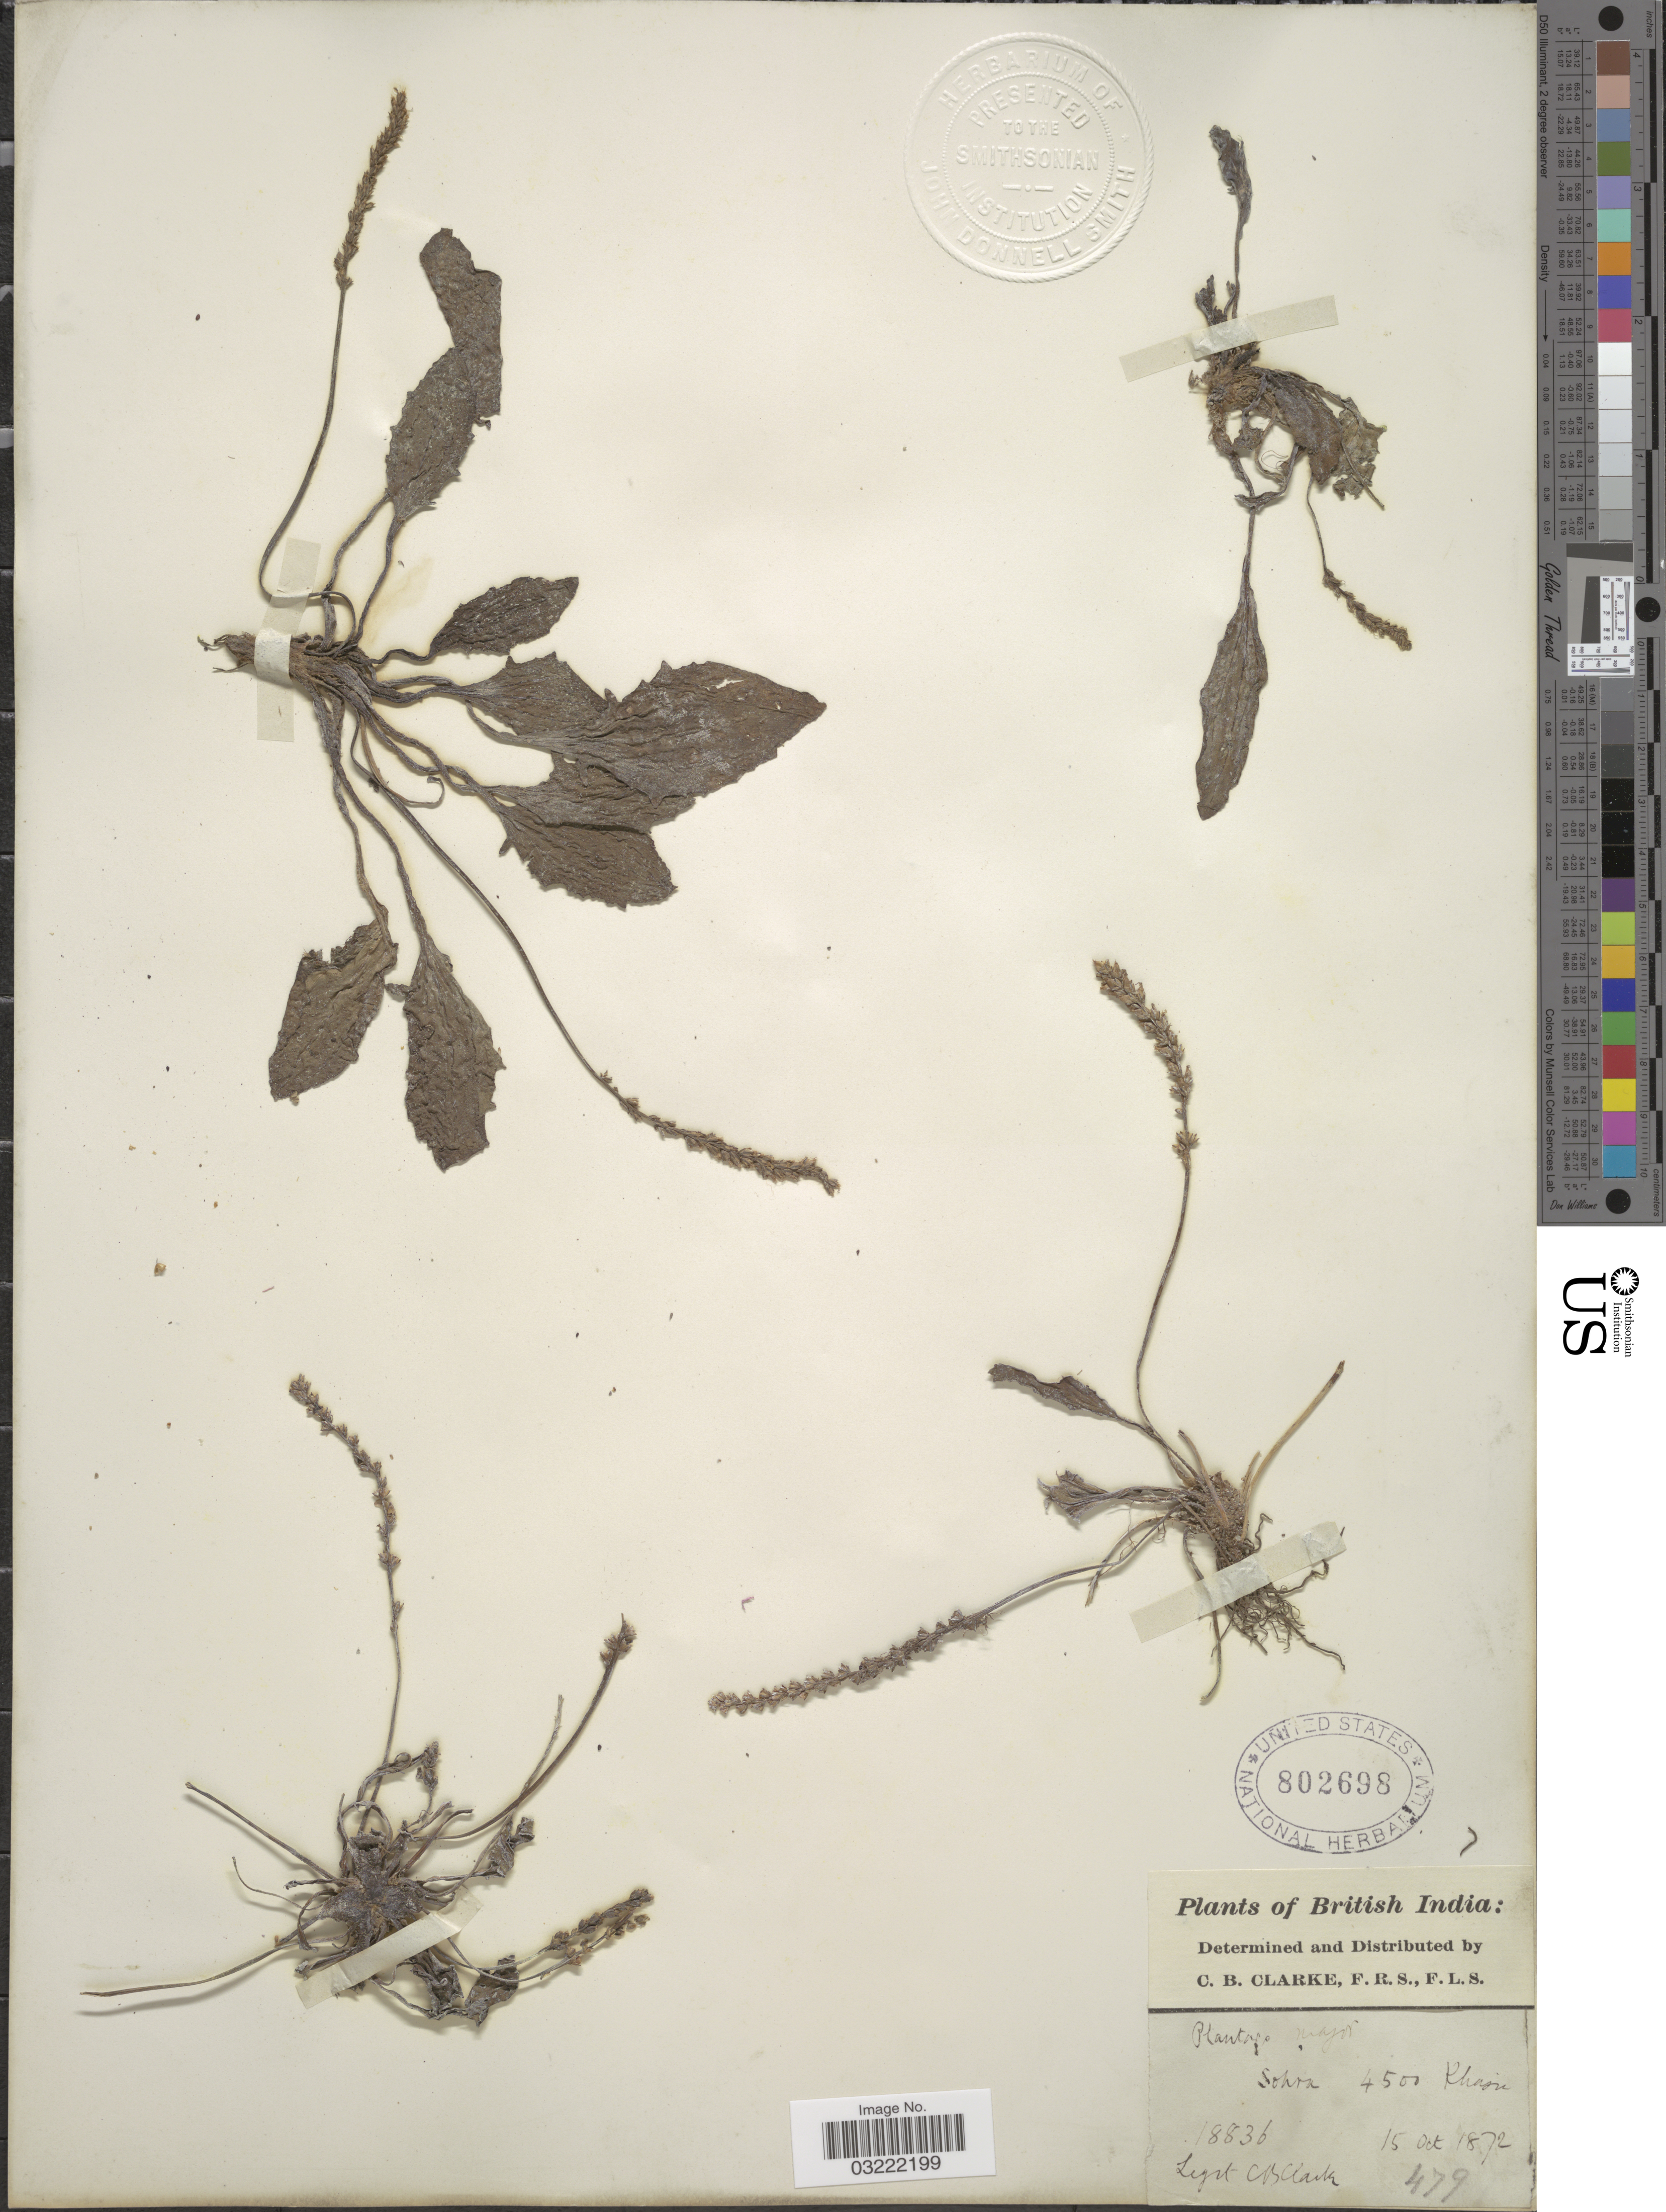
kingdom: Plantae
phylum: Tracheophyta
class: Magnoliopsida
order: Lamiales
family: Plantaginaceae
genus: Plantago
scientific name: Plantago major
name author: L.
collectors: C. B. Clarke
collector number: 18836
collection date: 1872-10-15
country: India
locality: British India. Sohra. Khasia.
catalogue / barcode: US 802698